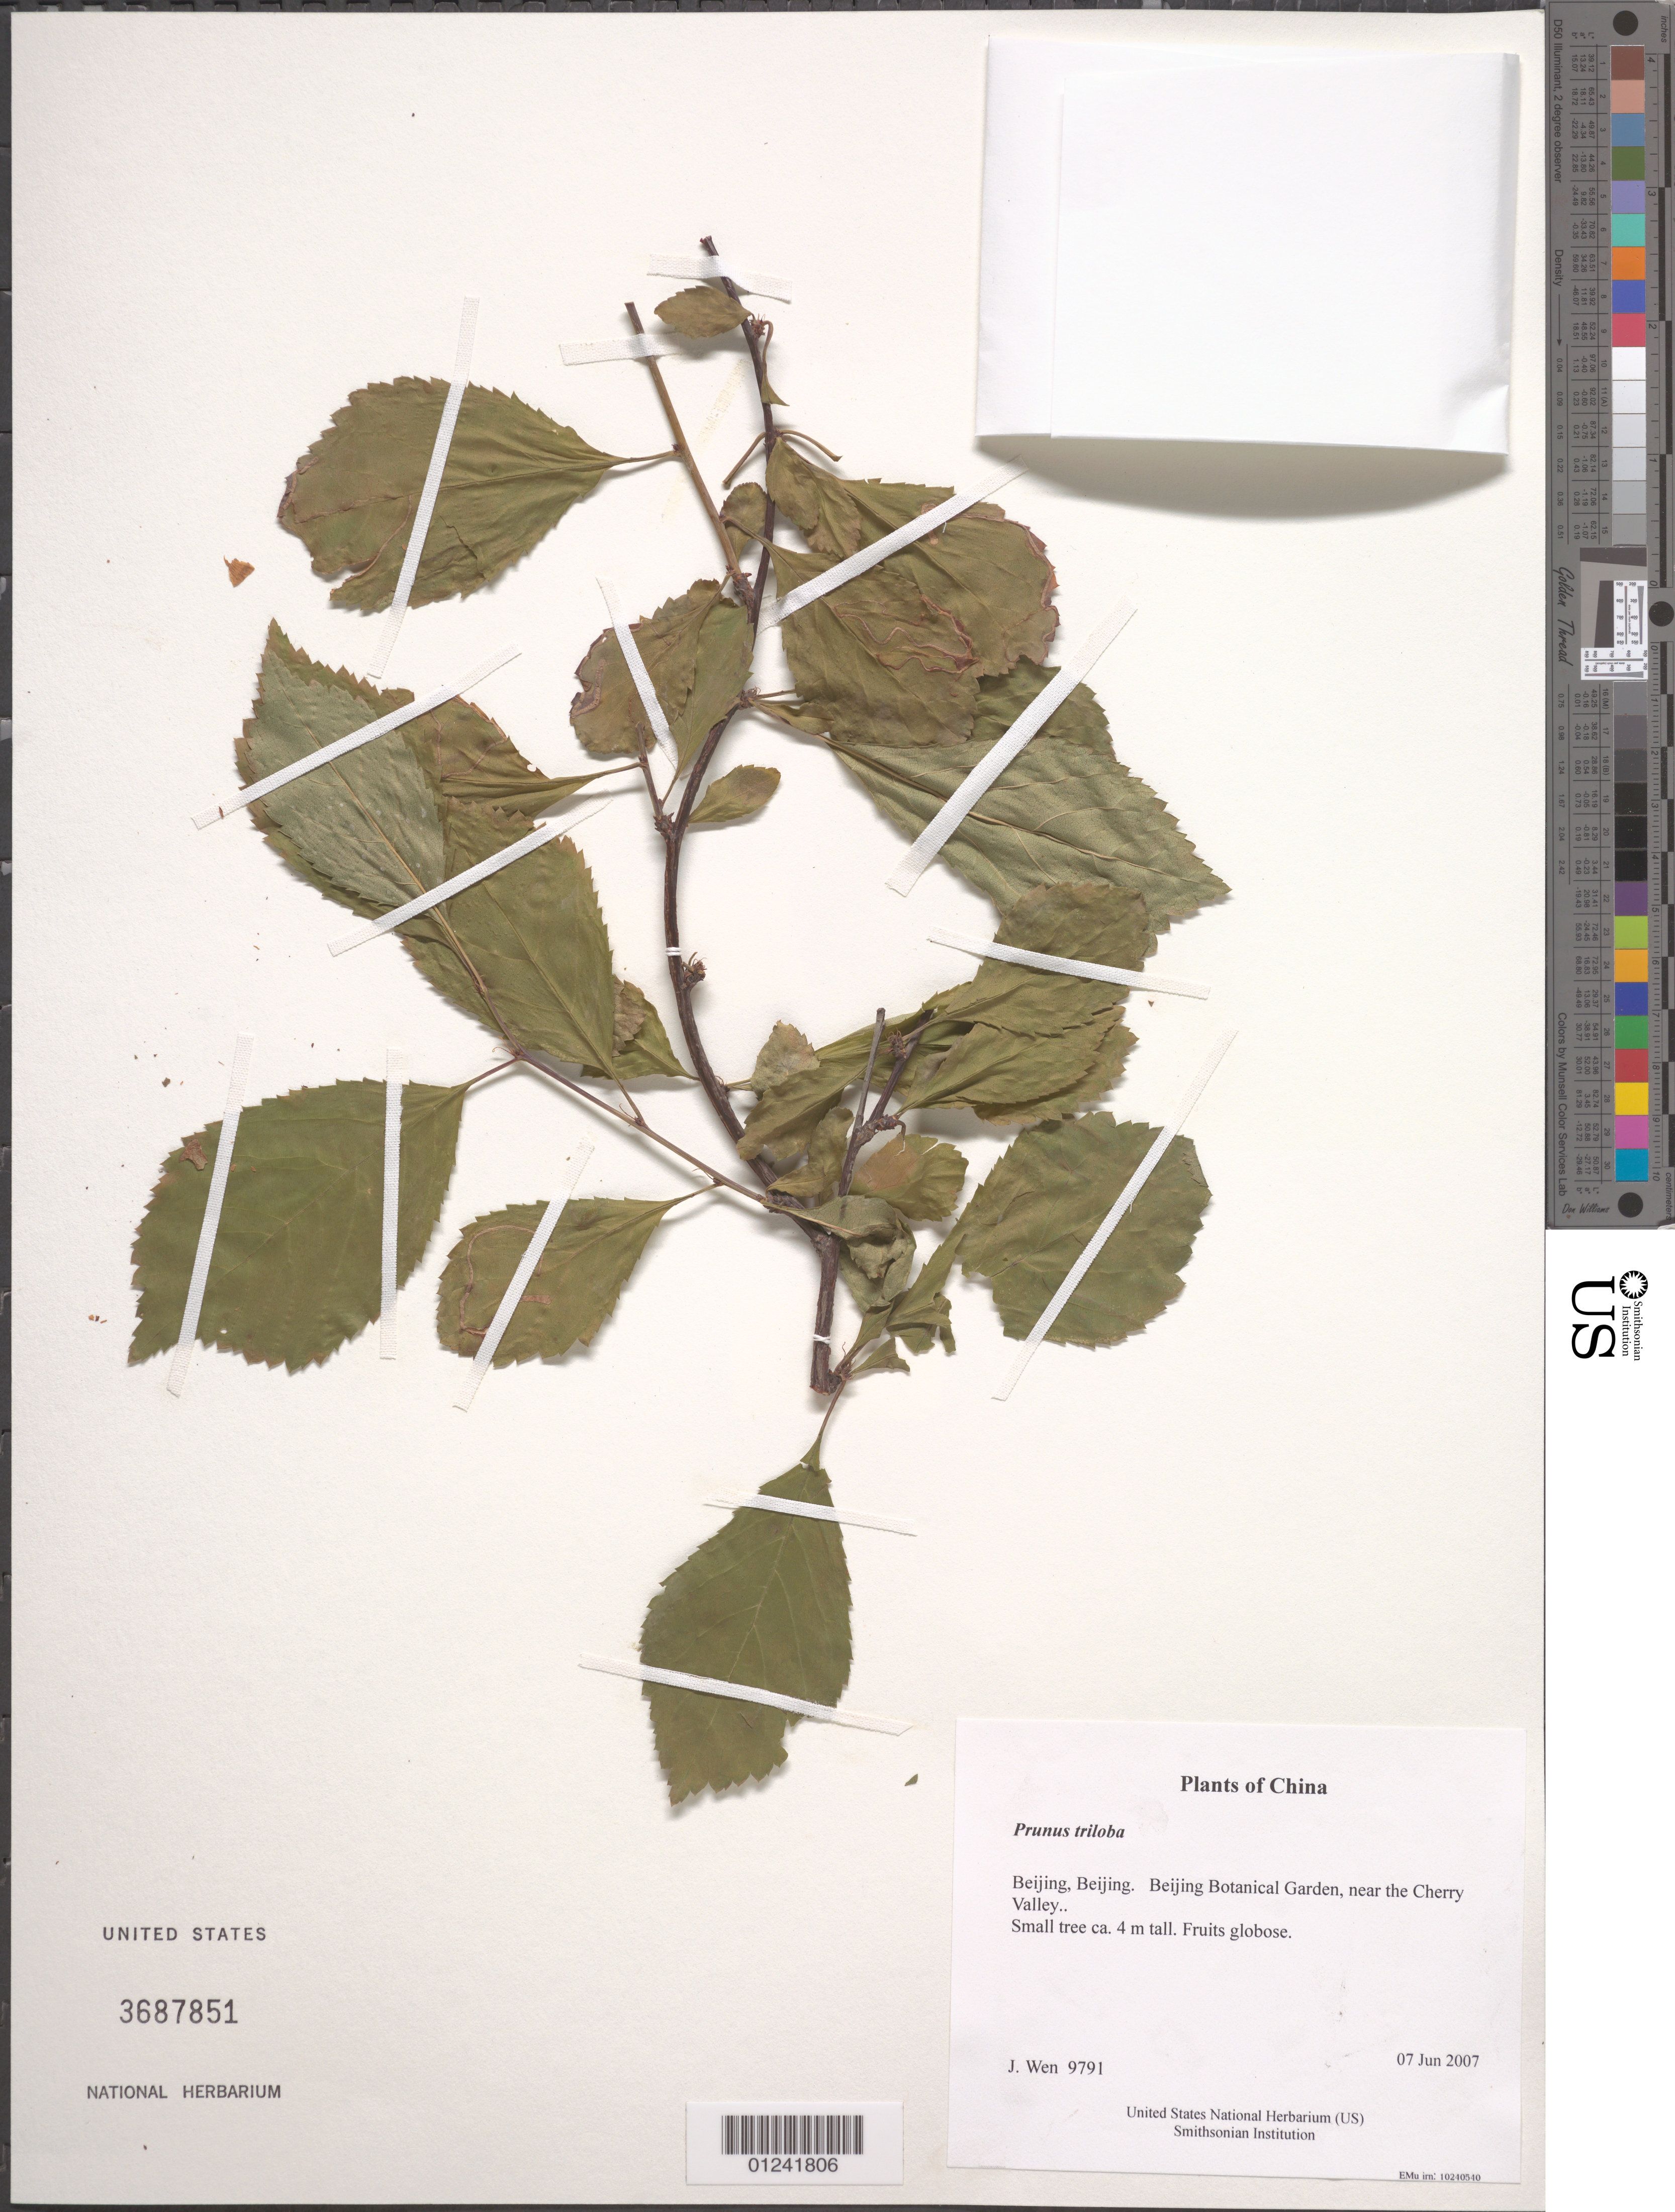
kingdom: Plantae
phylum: Tracheophyta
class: Magnoliopsida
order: Rosales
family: Rosaceae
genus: Prunus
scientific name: Prunus triloba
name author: Lindl.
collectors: J. Wen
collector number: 9791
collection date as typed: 07 Jun 2007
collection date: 2007-06-07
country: China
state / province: Beijing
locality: Beijing. Beijing Botanical Garden, near the Cherry Valley..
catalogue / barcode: US 3687851